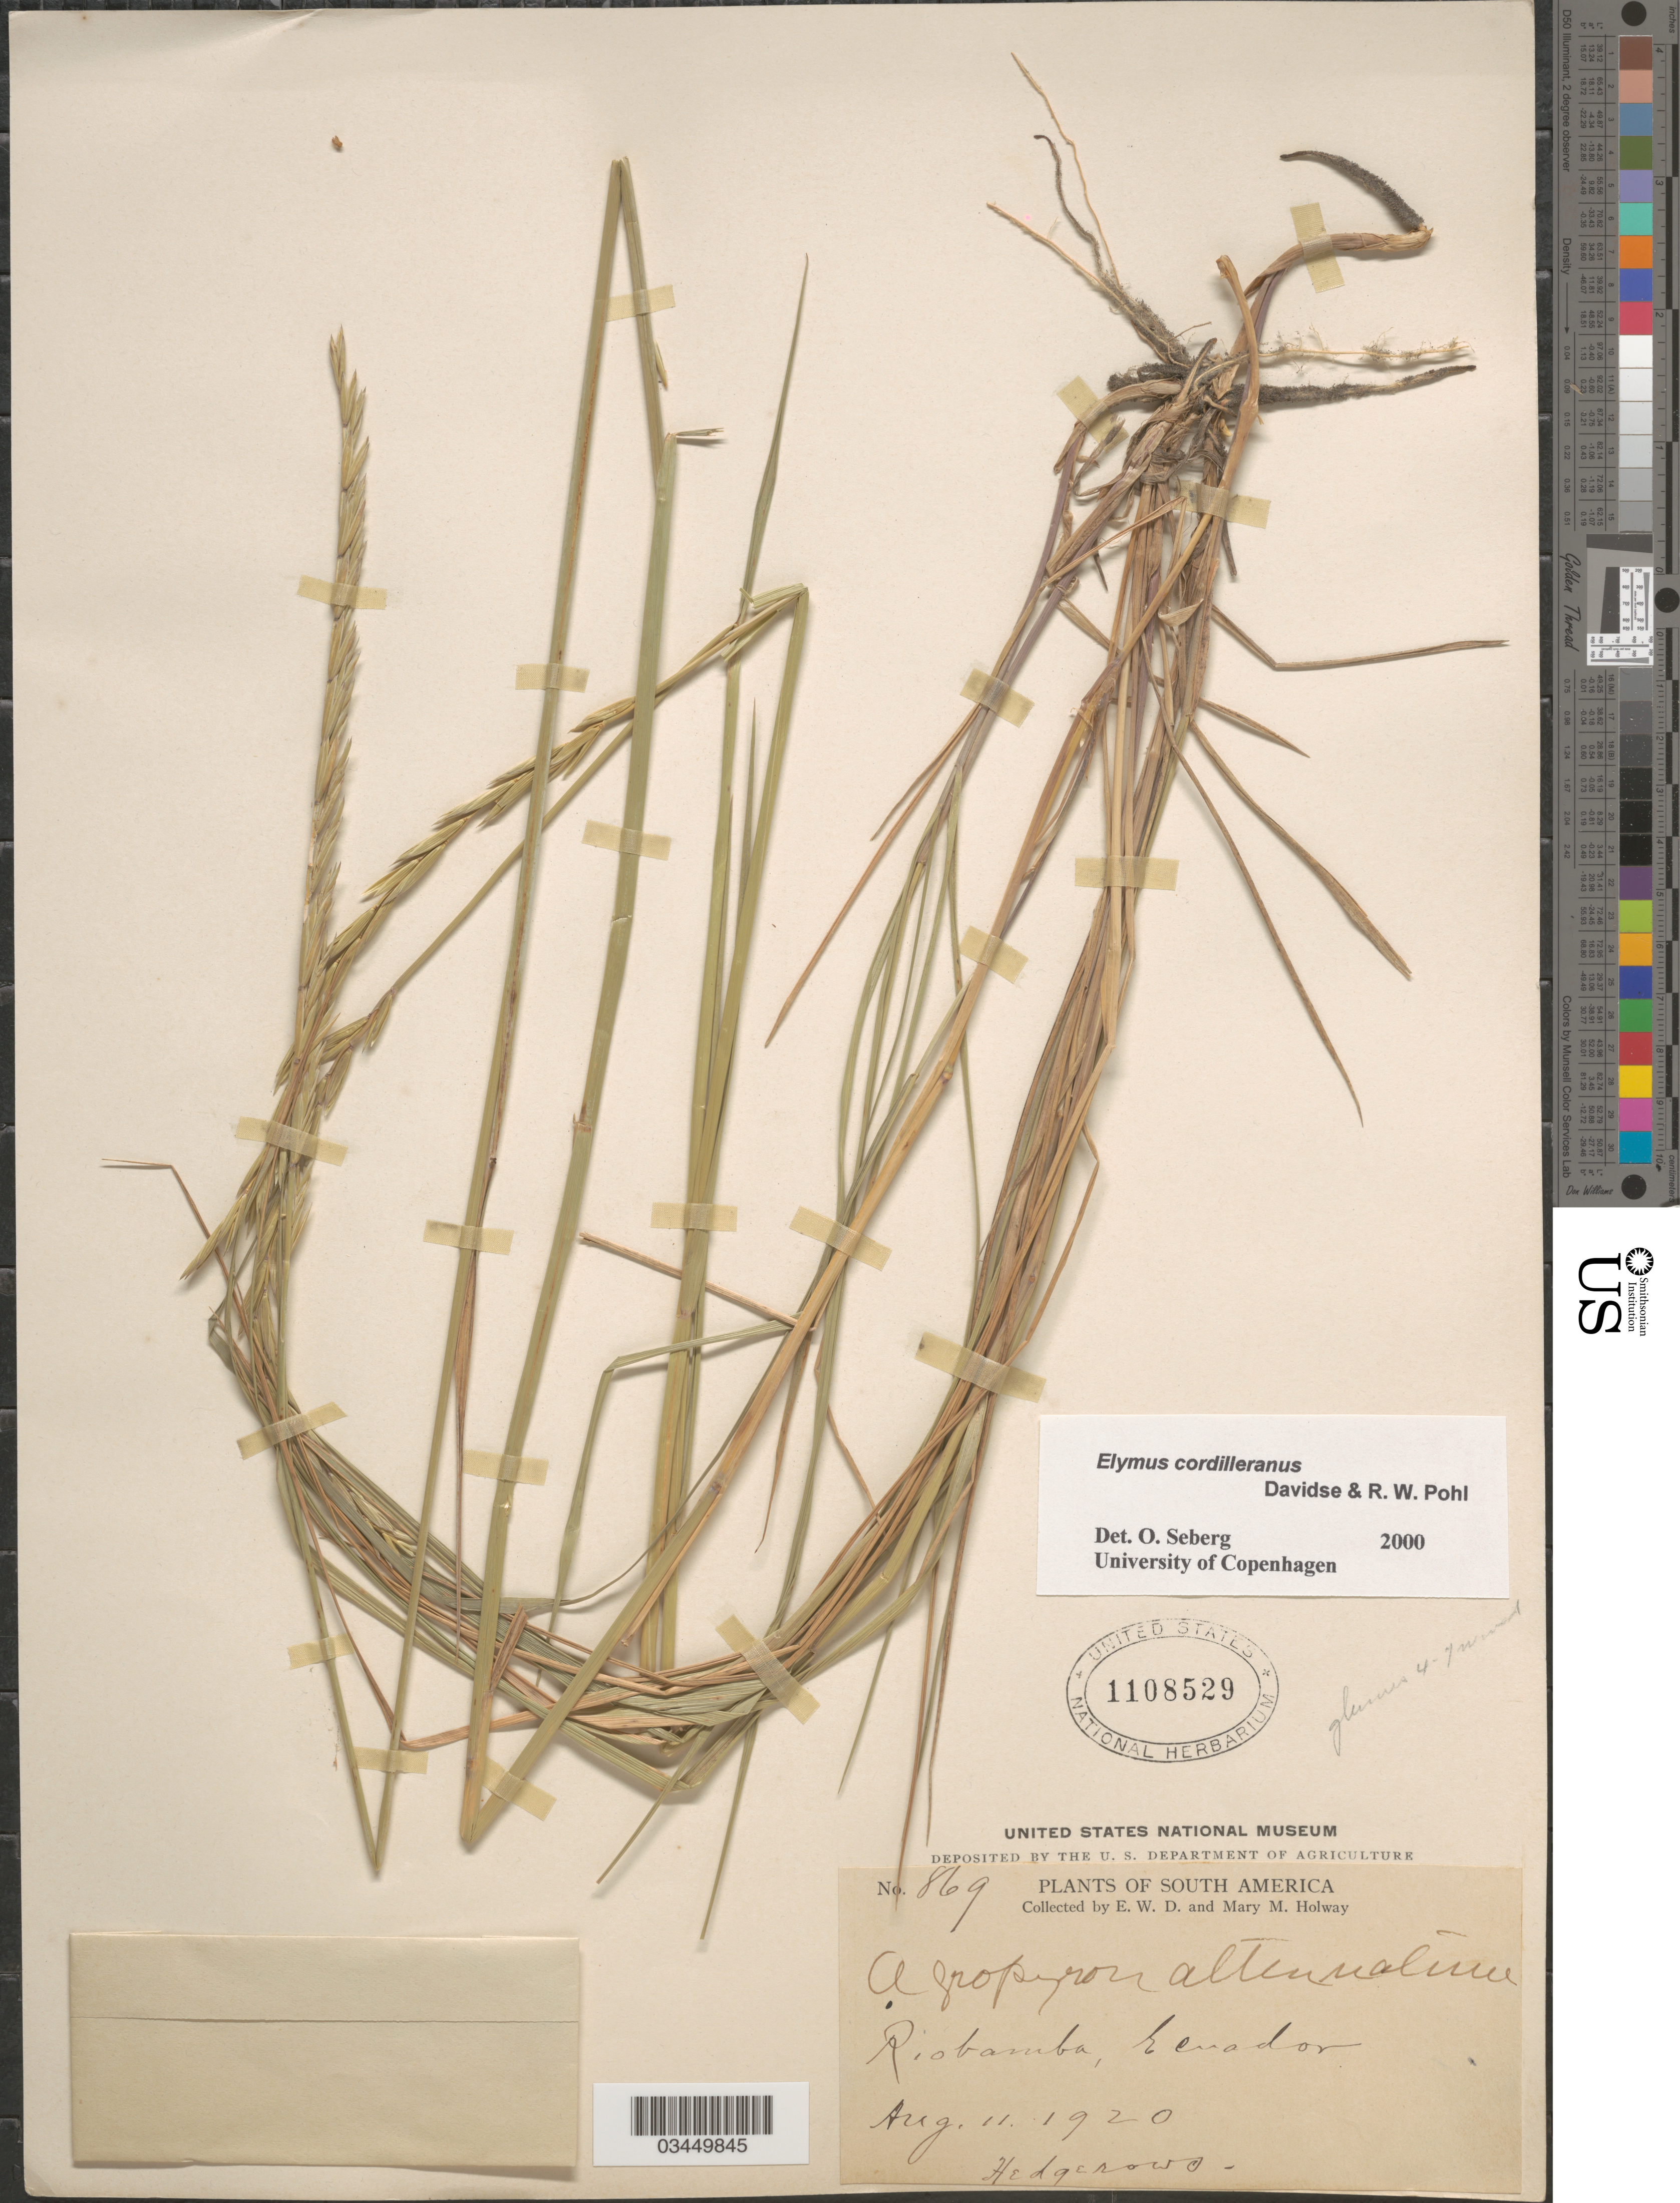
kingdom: Plantae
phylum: Tracheophyta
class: Liliopsida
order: Poales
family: Poaceae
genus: Elymus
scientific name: Elymus cordilleranus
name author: Davidse & R.W. Pohl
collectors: E. W. D. Holway & M. M. Holway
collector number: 869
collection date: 1920-08-11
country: Ecuador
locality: Riobamba.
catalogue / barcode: US 1108529